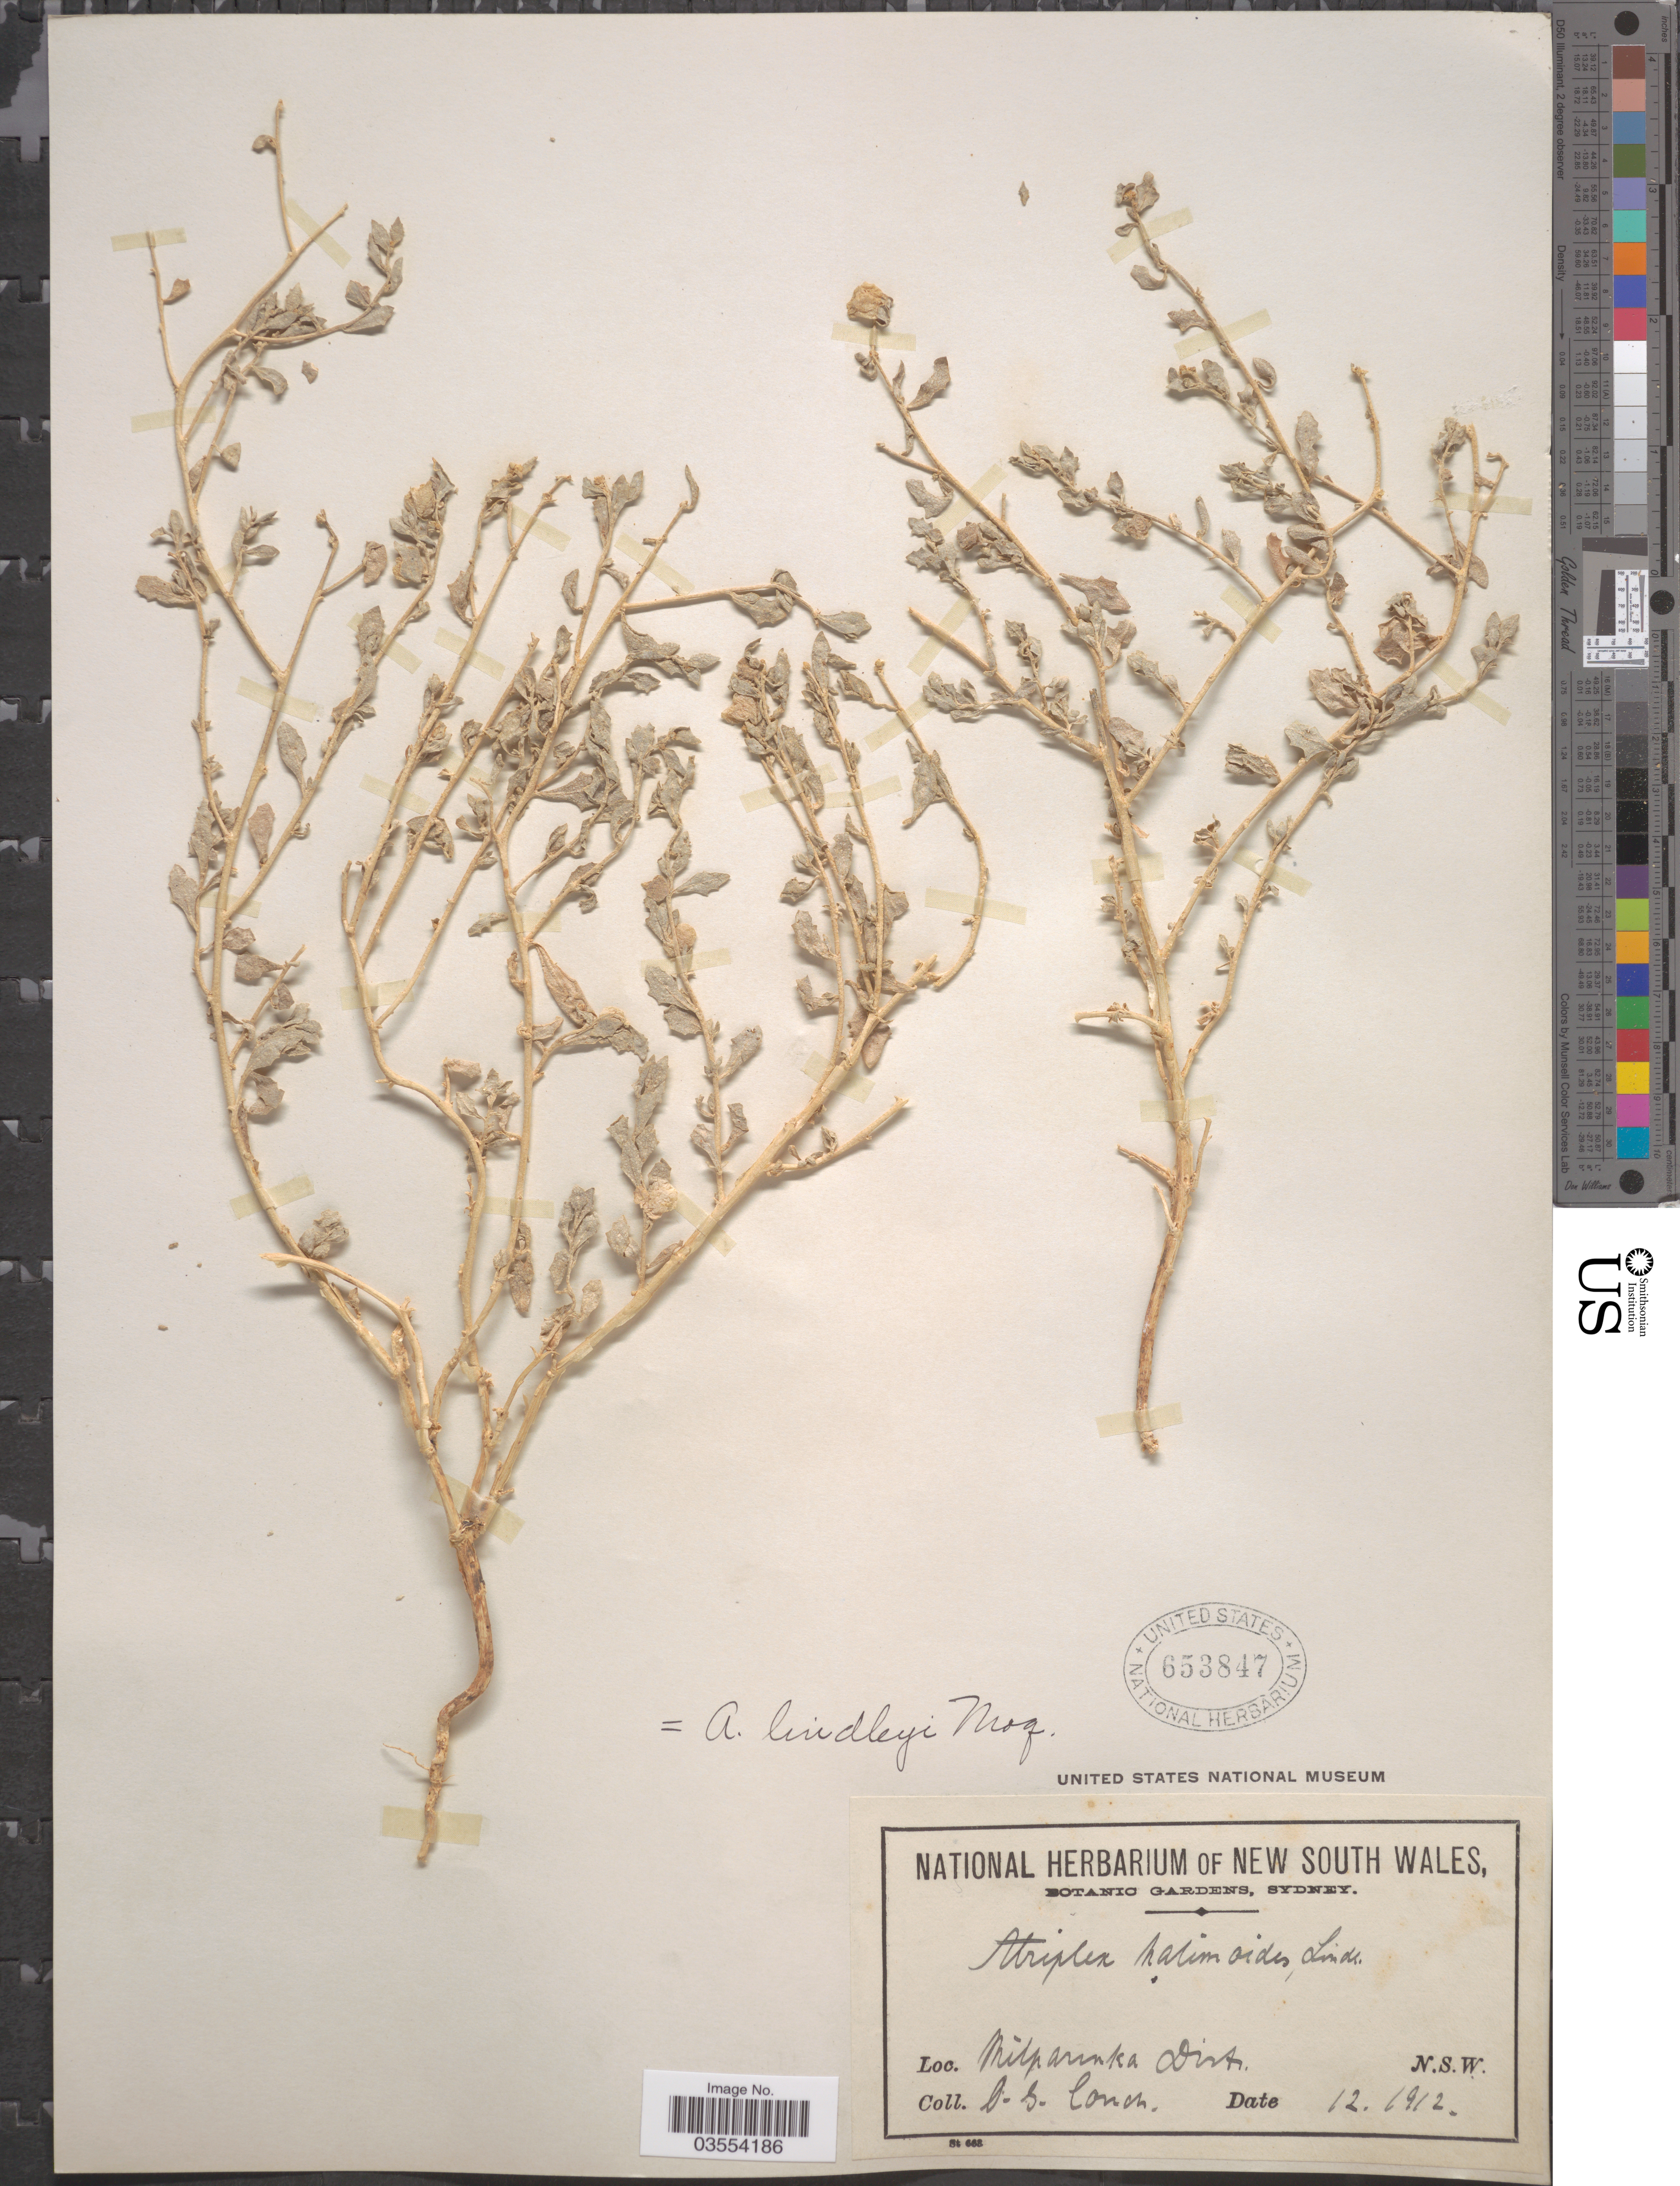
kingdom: Plantae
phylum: Tracheophyta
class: Magnoliopsida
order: Caryophyllales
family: Amaranthaceae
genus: Atriplex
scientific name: Atriplex inflata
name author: F. Muell.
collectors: O. Couch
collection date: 1912-12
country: Australia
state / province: New South Wales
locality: Milparinka Distr.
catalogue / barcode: US 653847